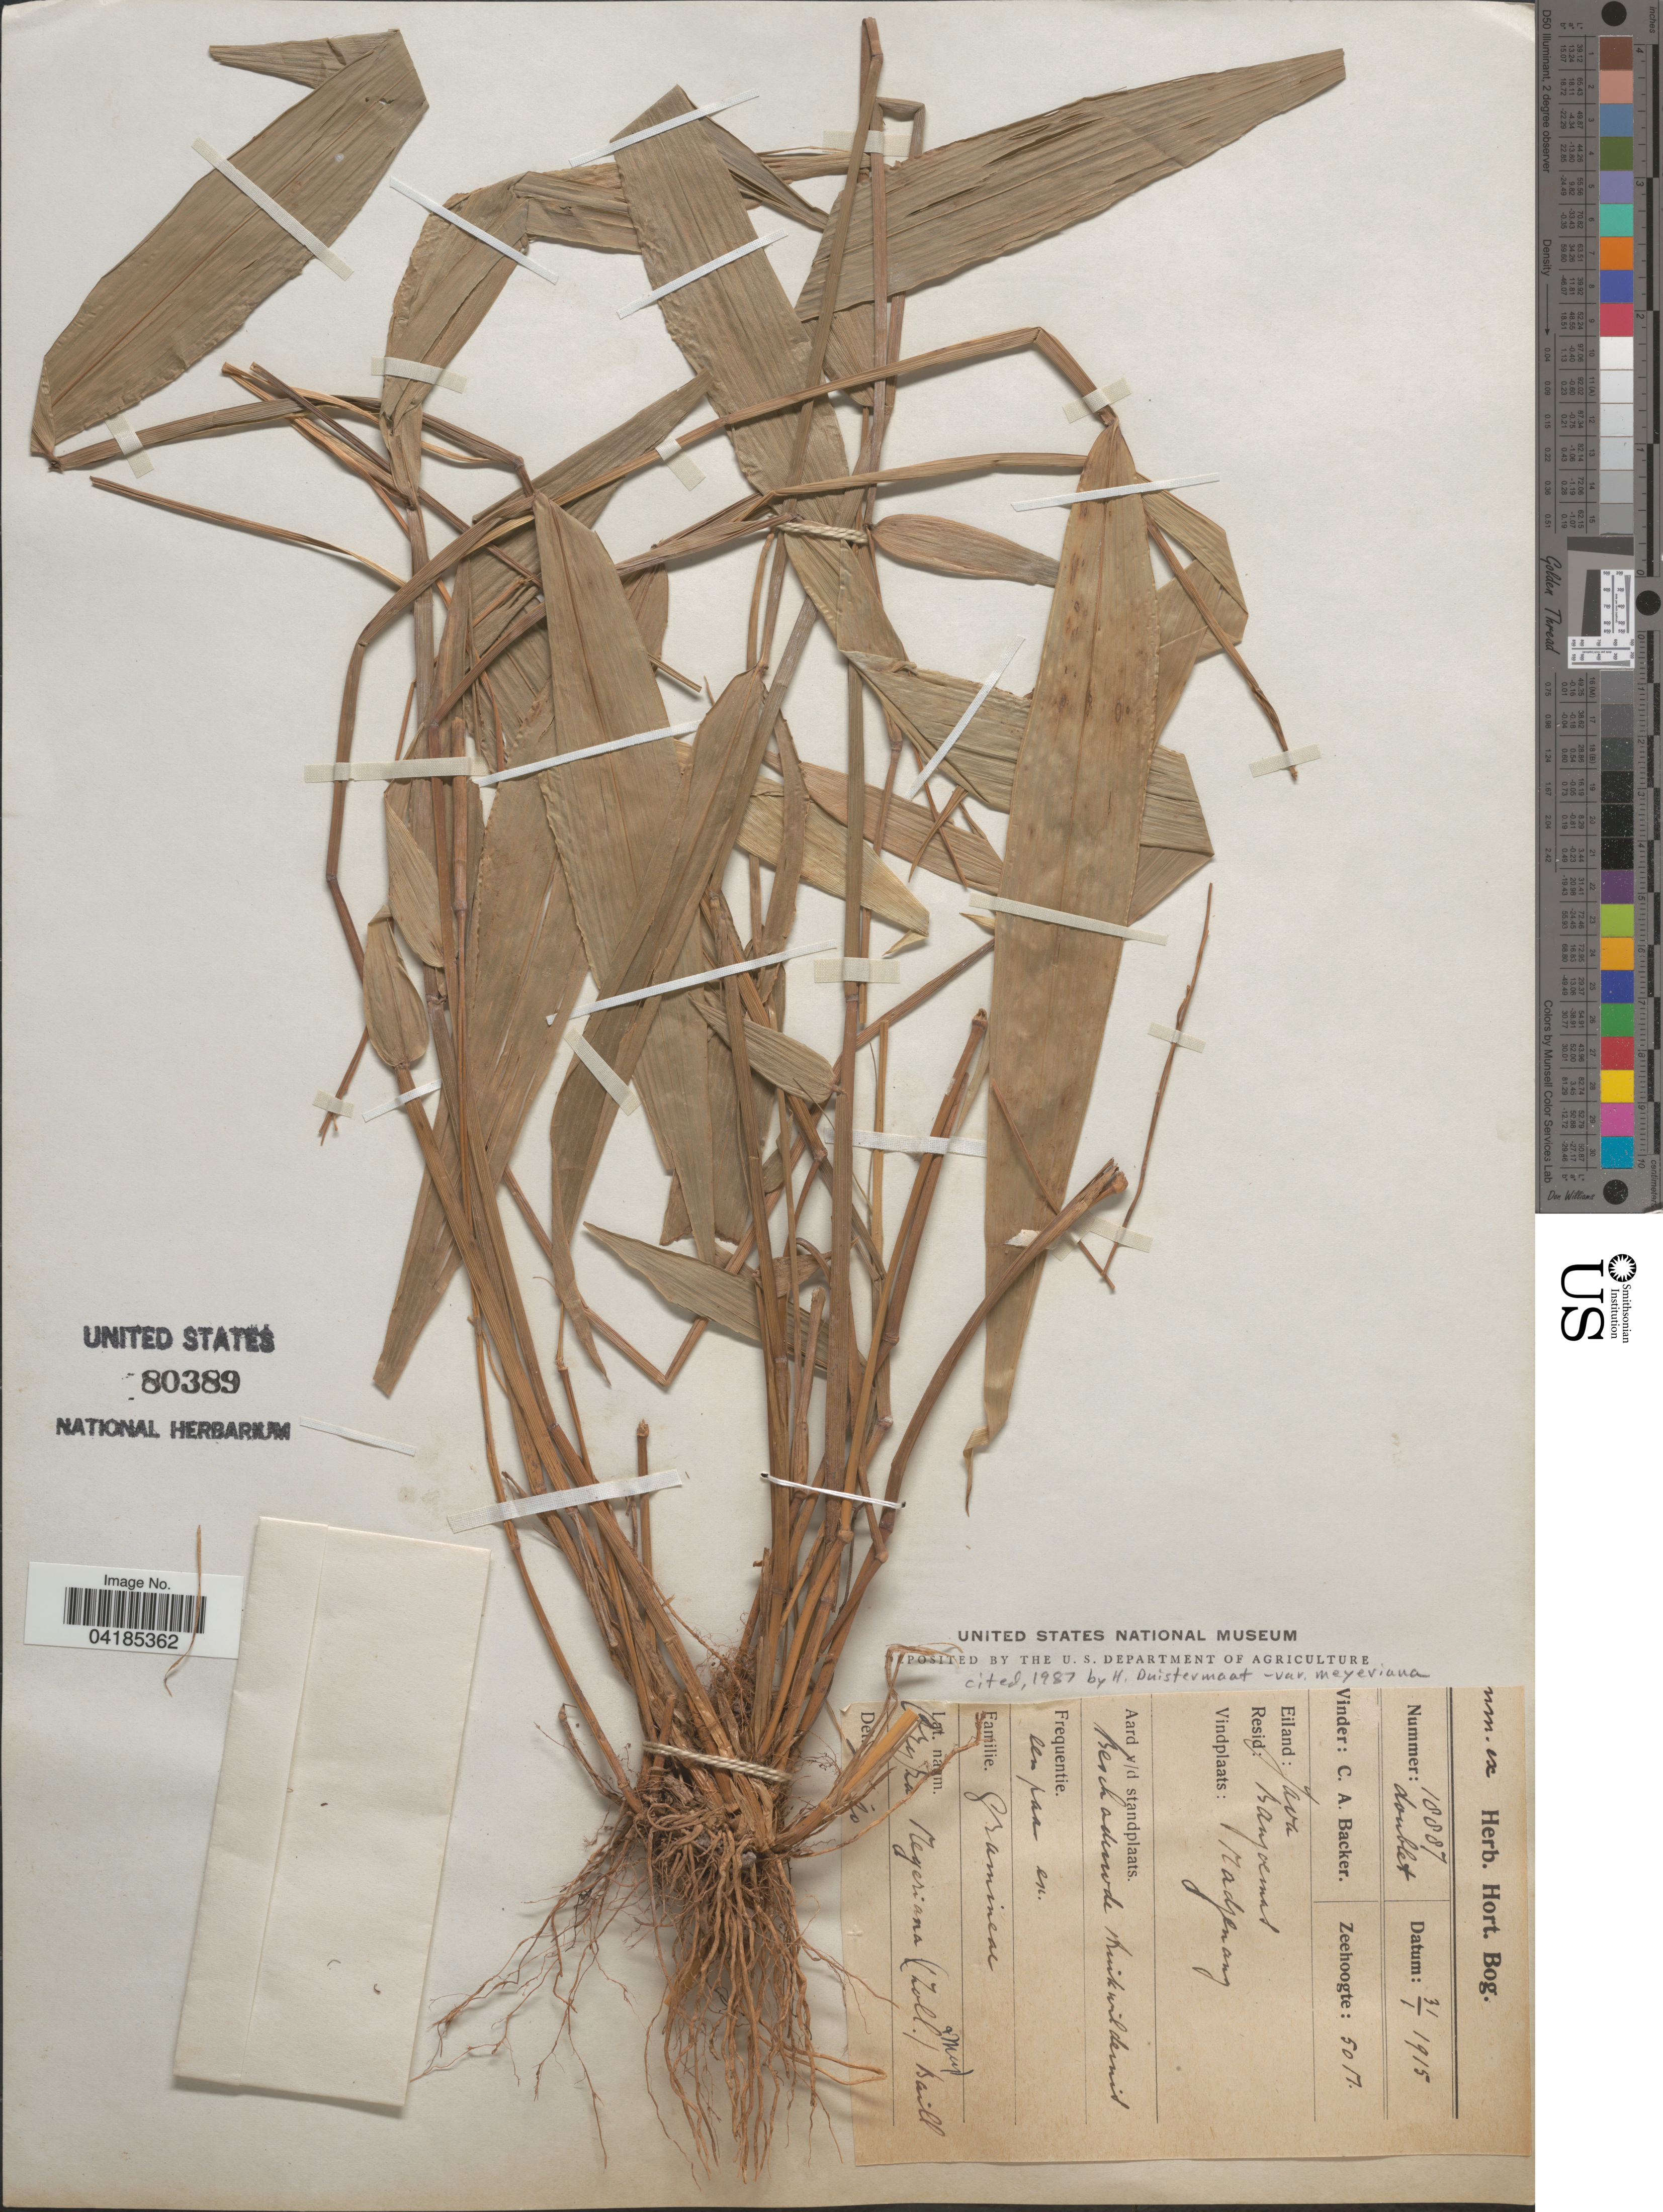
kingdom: Plantae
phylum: Tracheophyta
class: Liliopsida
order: Poales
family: Poaceae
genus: Oryza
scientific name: Oryza meyeriana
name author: (Zoll. & Mor.) Baill.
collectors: C. A. Backer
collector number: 18887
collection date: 1915-01-31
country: Indonesia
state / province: Java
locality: Eiland: Java. Banjoemas. Madjenang.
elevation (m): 50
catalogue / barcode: US 80389